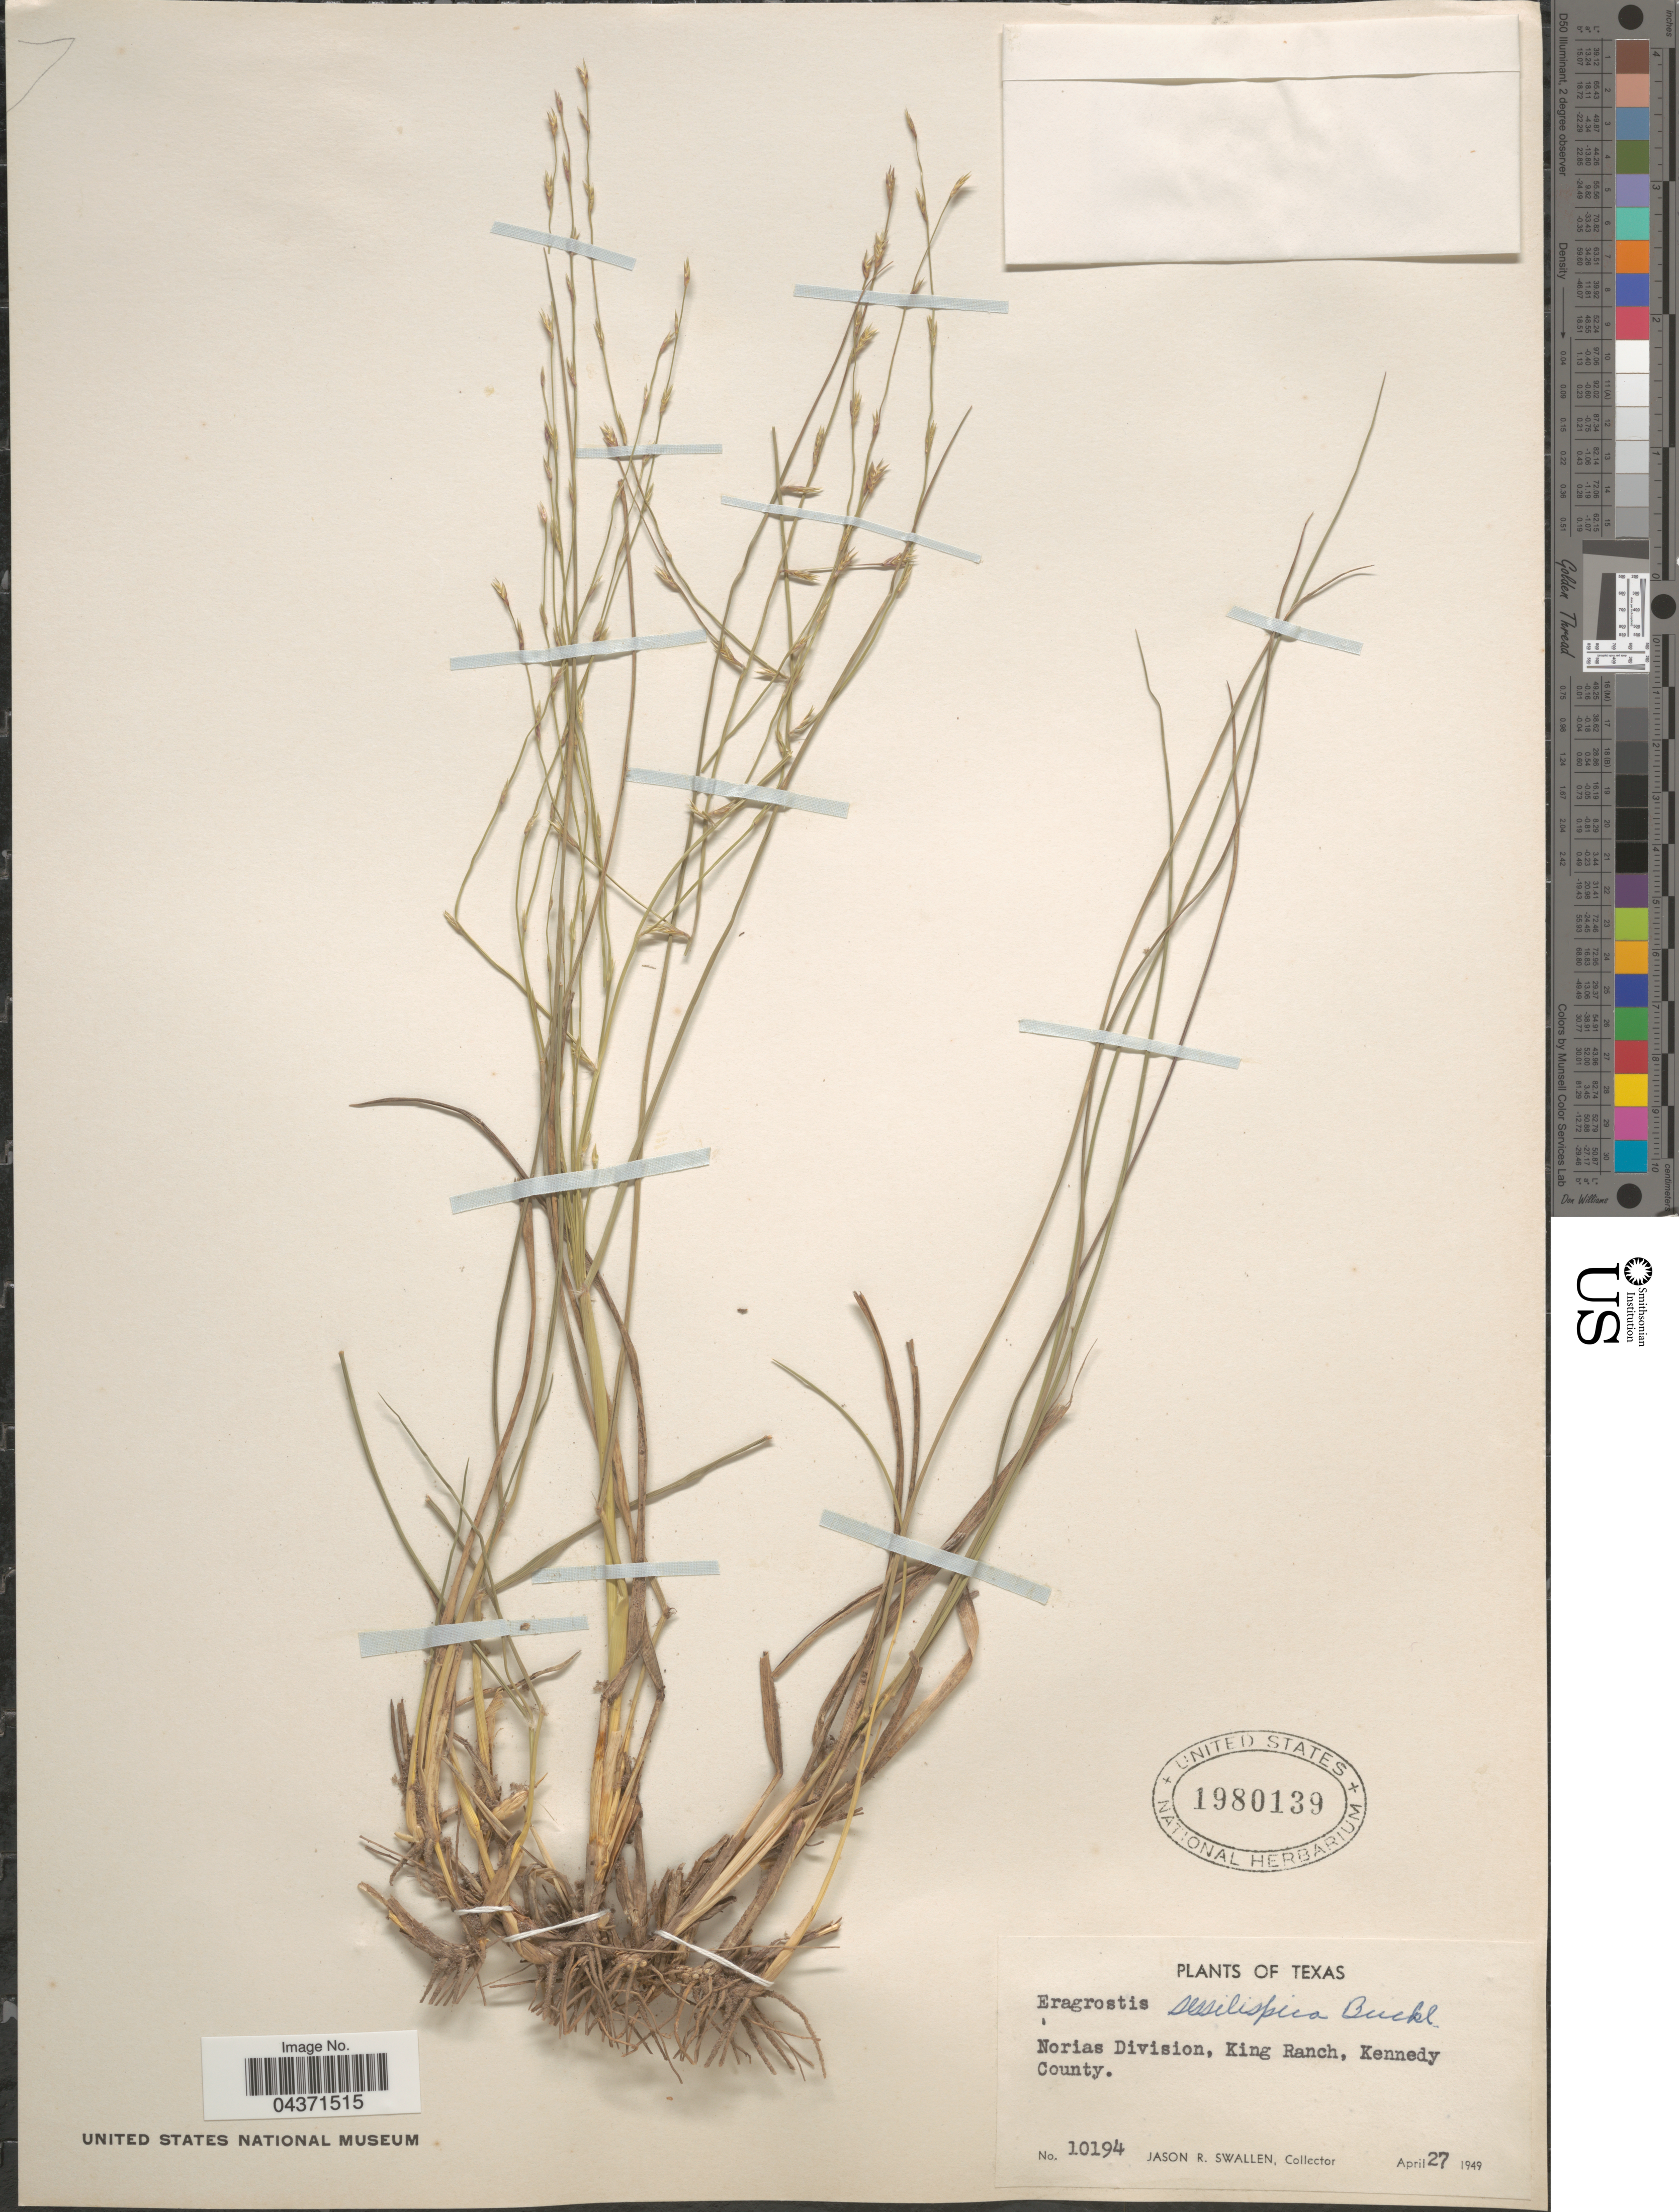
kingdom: Plantae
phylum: Tracheophyta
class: Liliopsida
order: Poales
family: Poaceae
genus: Eragrostis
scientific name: Eragrostis sessilispica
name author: Buckley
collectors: J. R. Swallen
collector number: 10194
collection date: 1949-04-27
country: United States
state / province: Texas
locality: Norias Division, King Ranch, Kennedy County.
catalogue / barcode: US 1980139